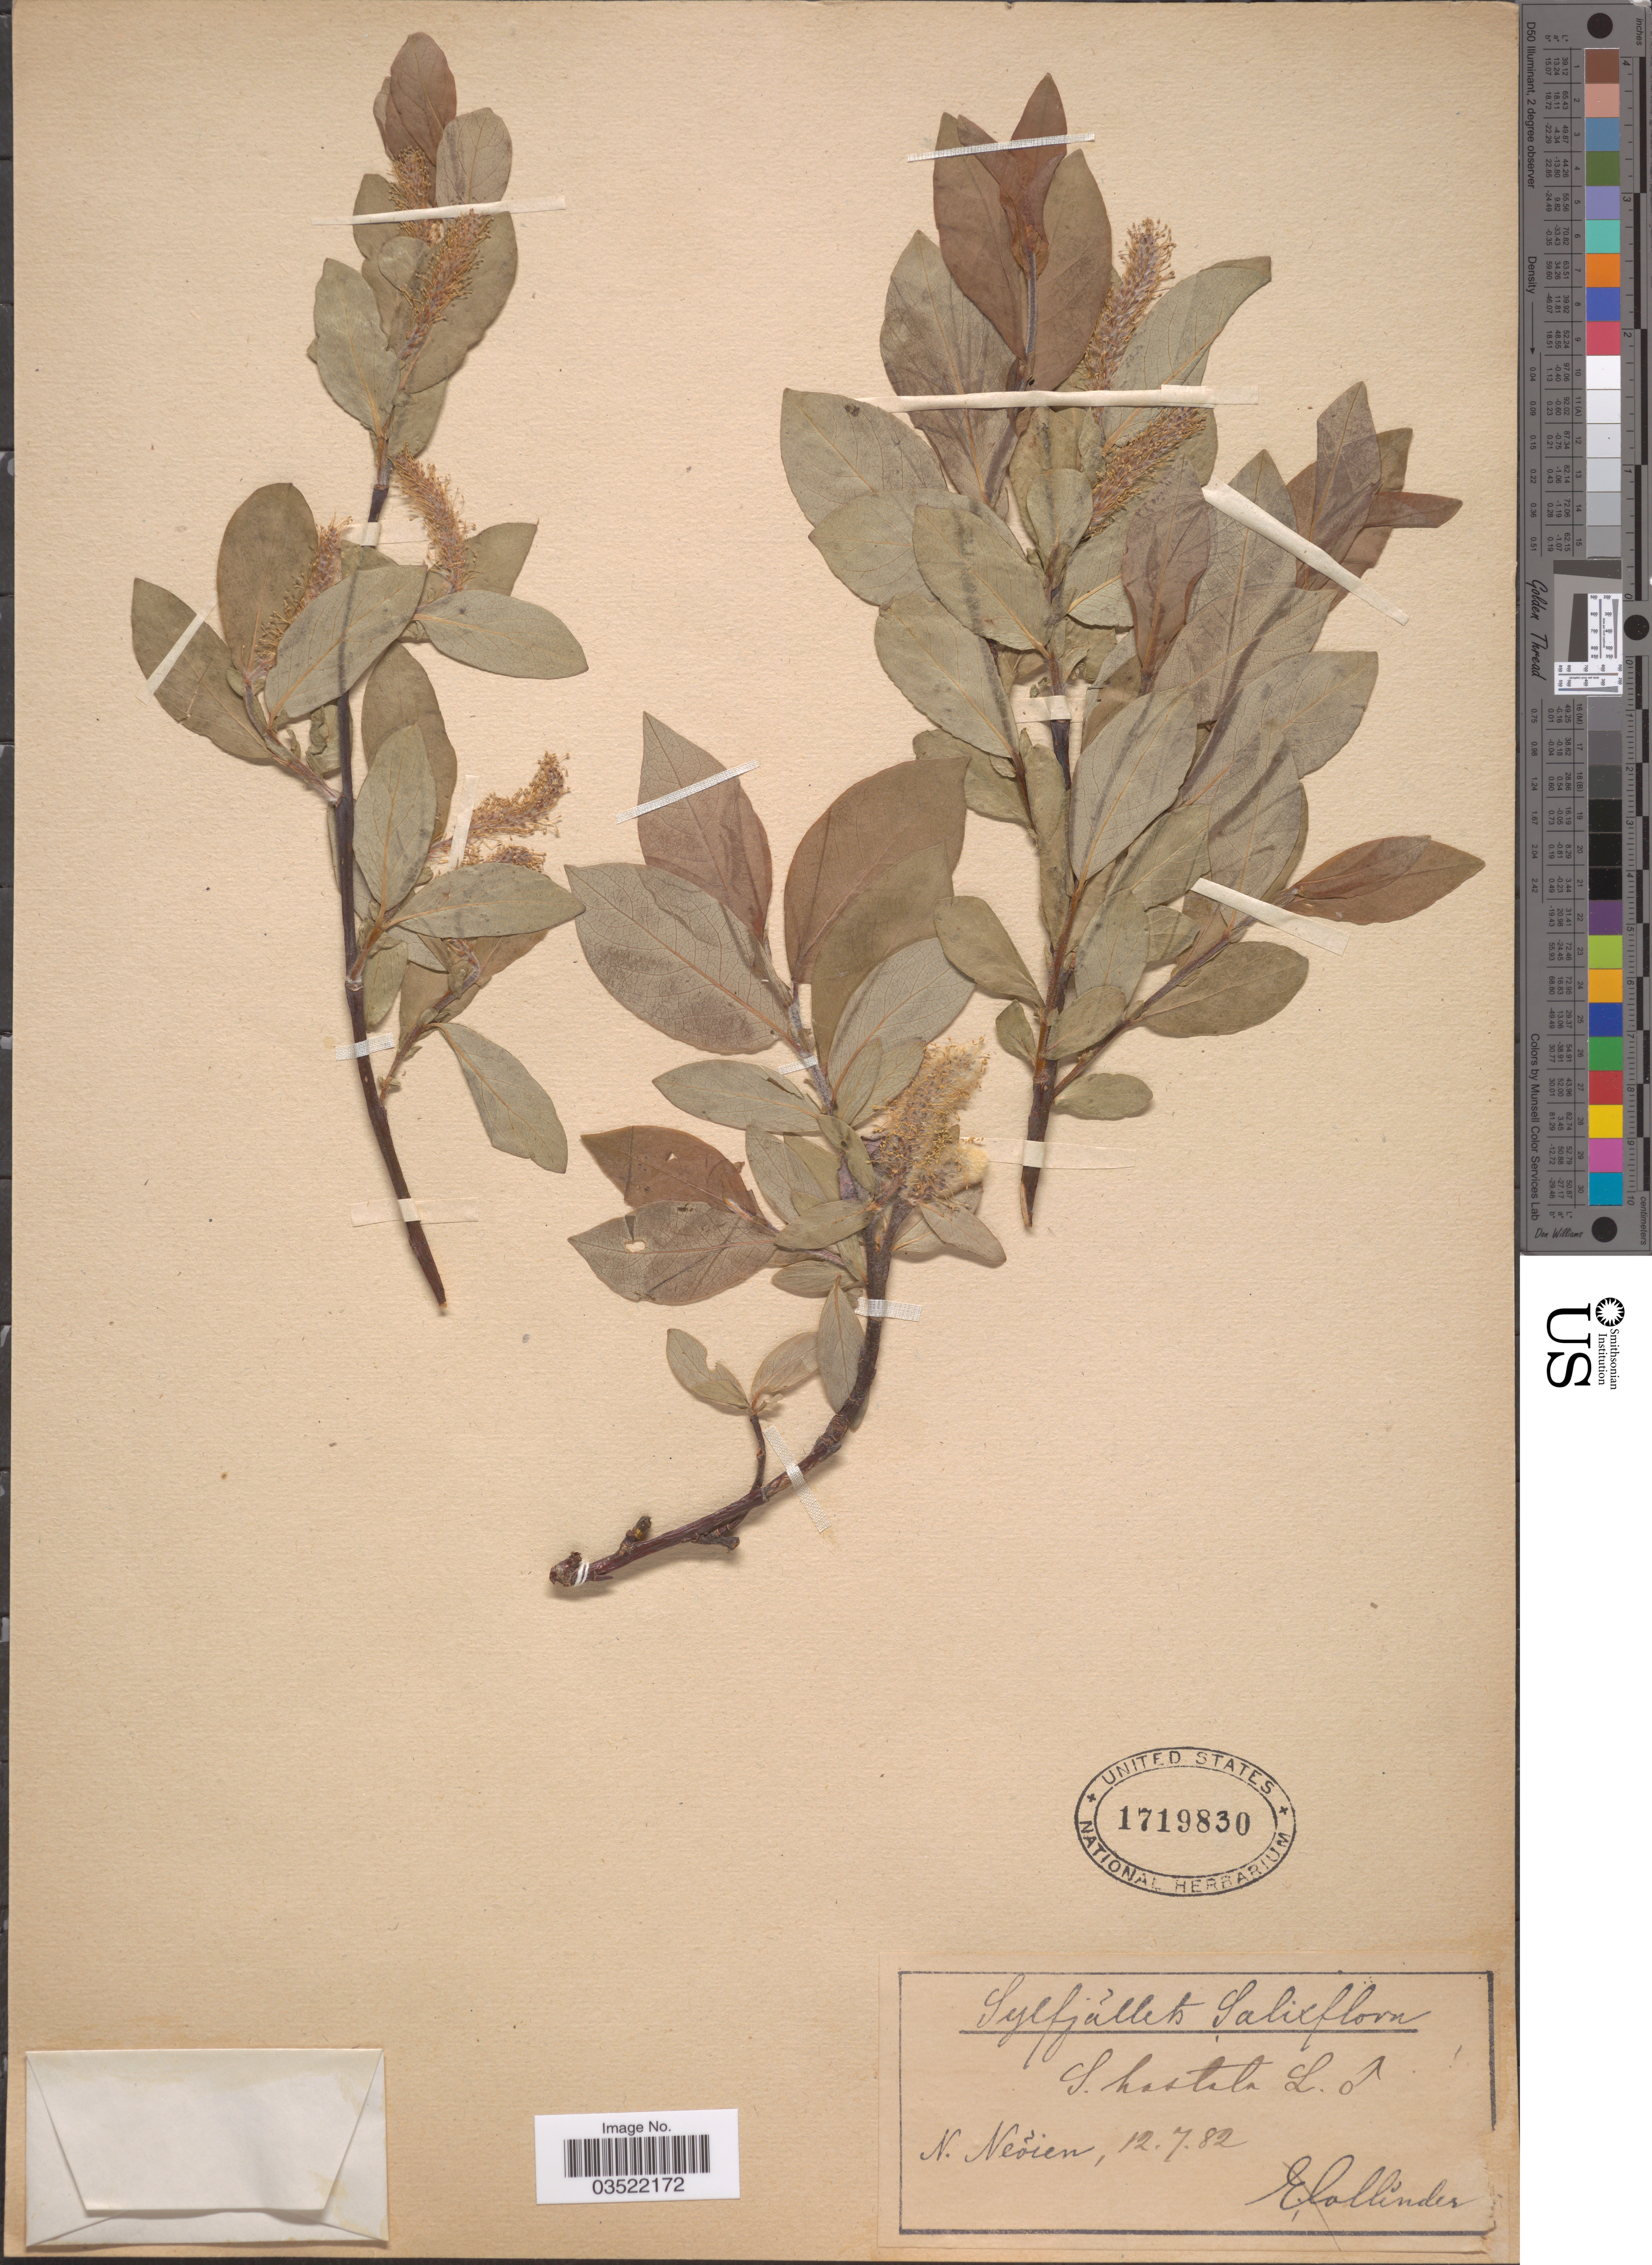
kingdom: Plantae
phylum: Tracheophyta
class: Magnoliopsida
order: Malpighiales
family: Salicaceae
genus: Salix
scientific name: Salix hastata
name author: L.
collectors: E. Collinder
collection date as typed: Transcribed d/m/y: 12/7/82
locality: N. Neõien.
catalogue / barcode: US 1719830